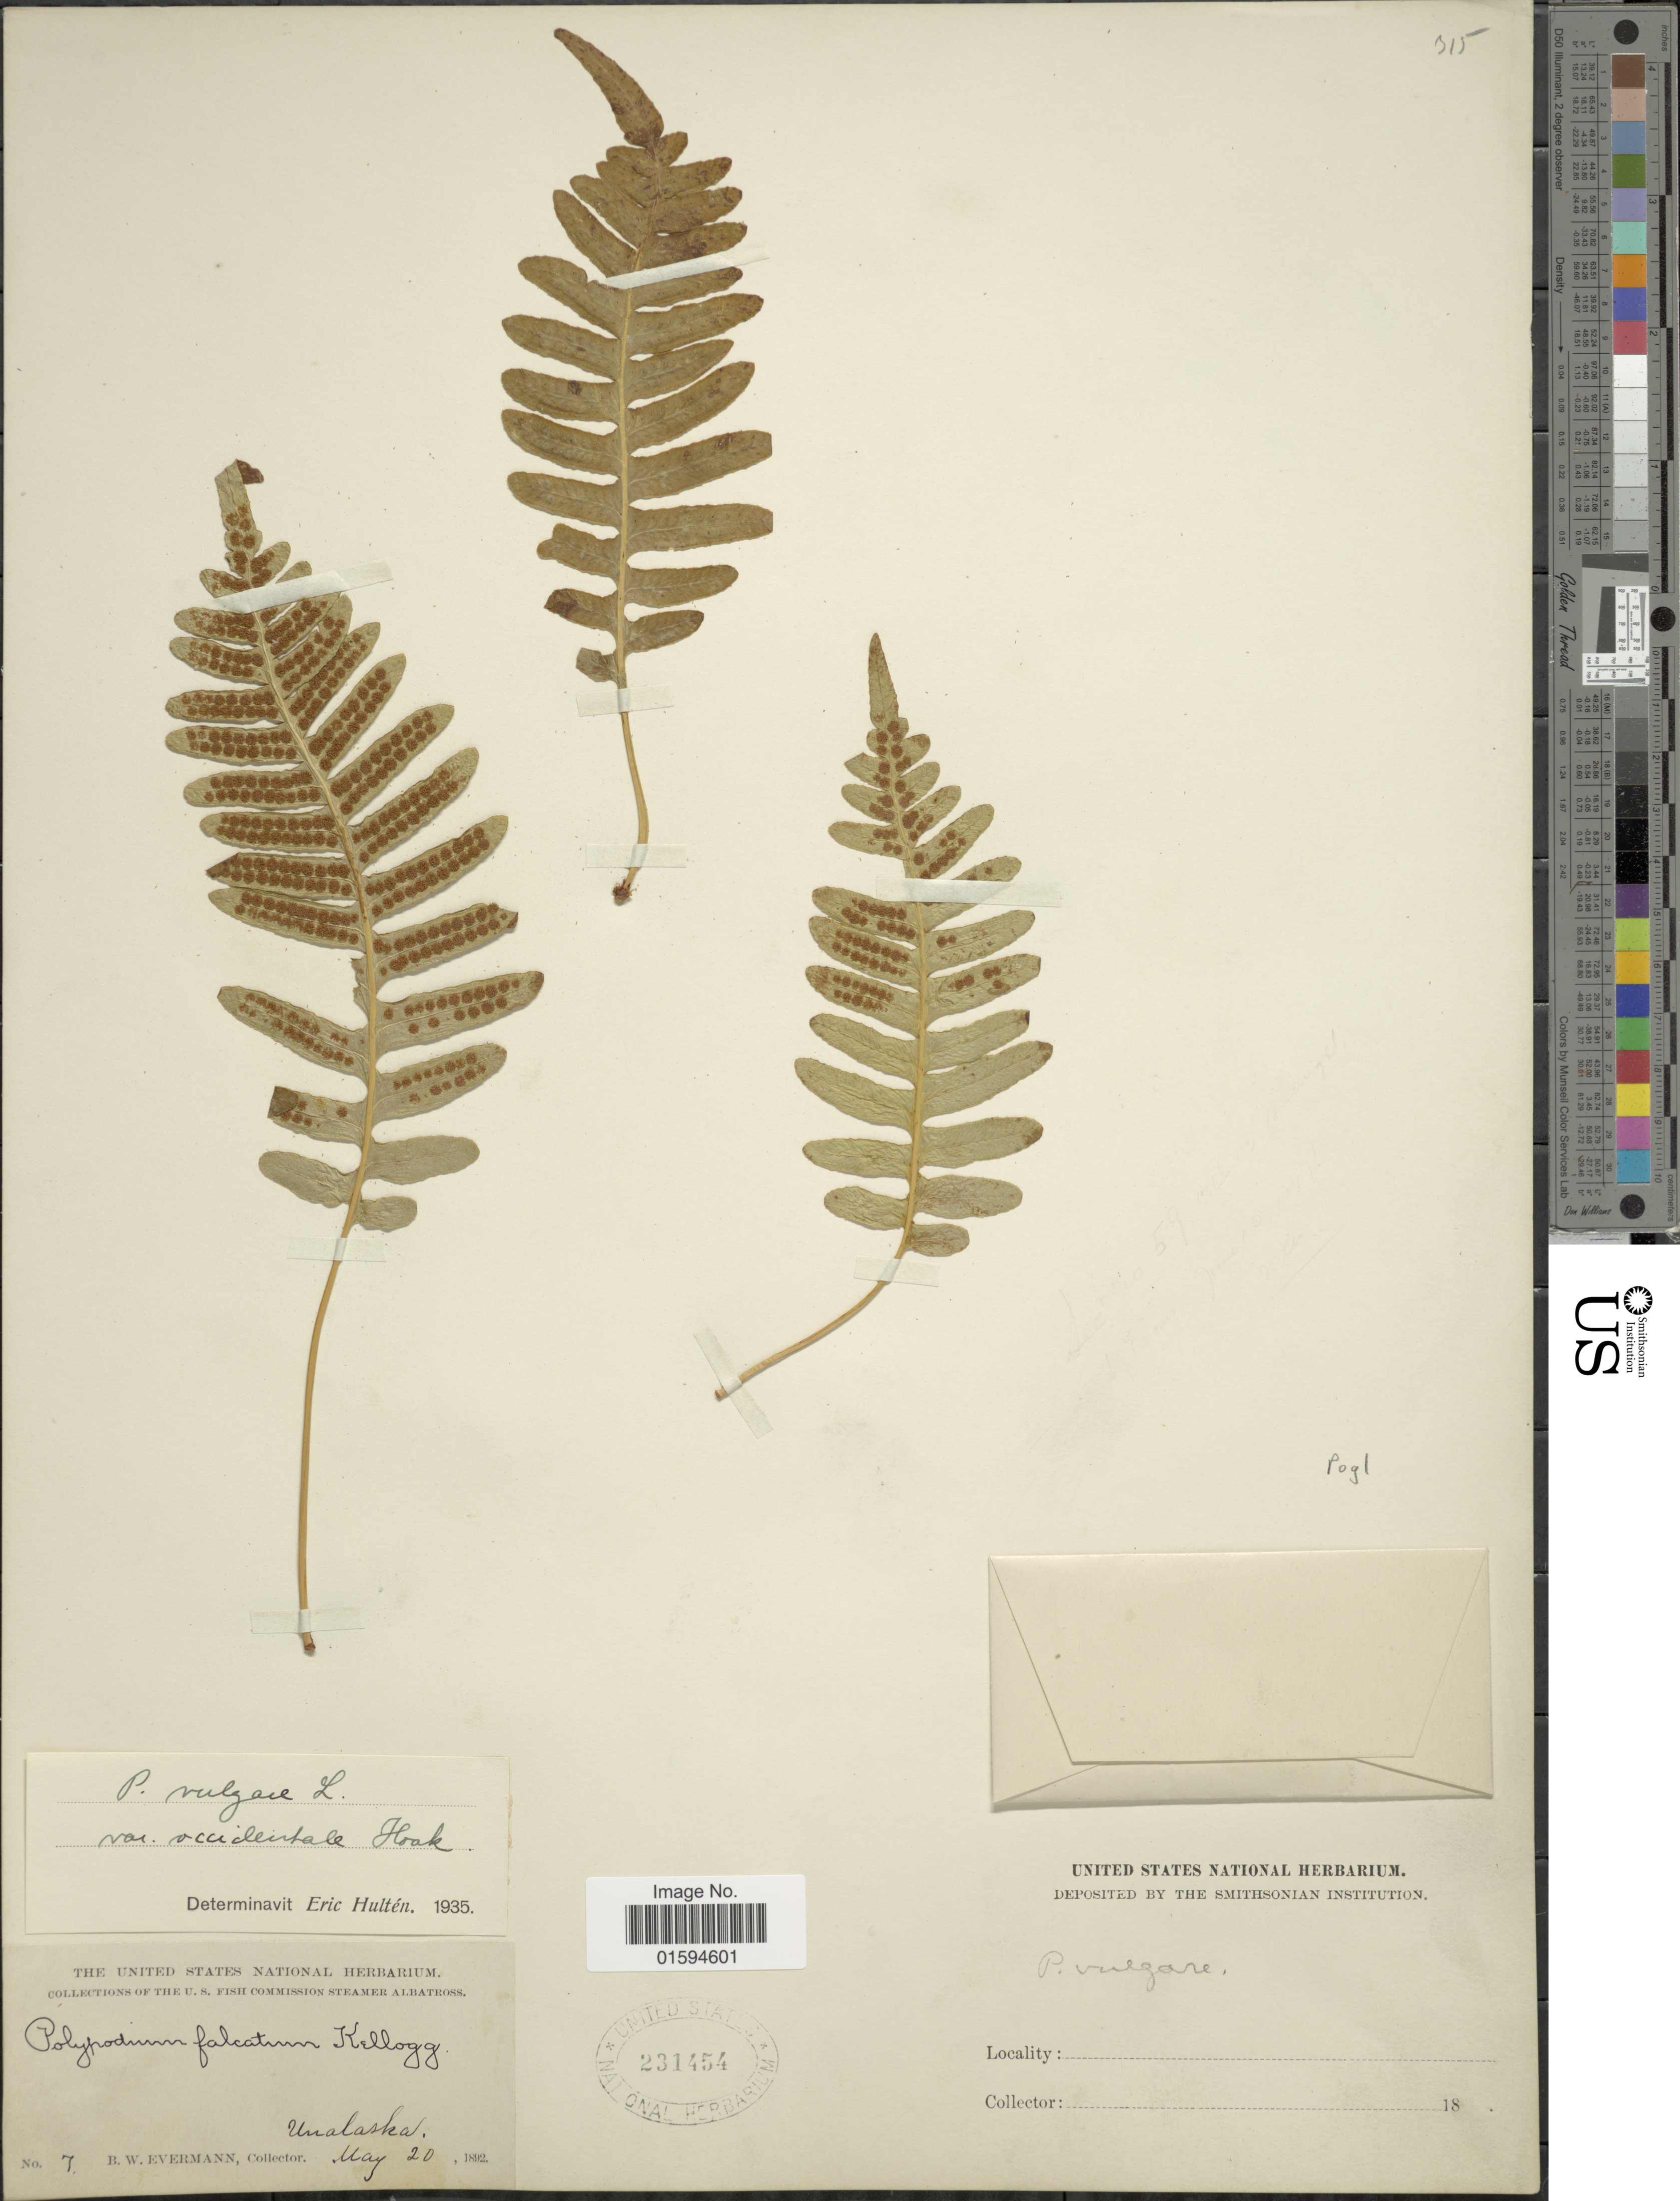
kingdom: Plantae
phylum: Tracheophyta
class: Polypodiopsida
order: Polypodiales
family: Polypodiaceae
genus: Polypodium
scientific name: Polypodium glycyrrhiza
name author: D.C. Eaton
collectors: B. W. Evermann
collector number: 7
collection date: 1892-05-20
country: United States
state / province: Alaska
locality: Unalaska.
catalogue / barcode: US 231454